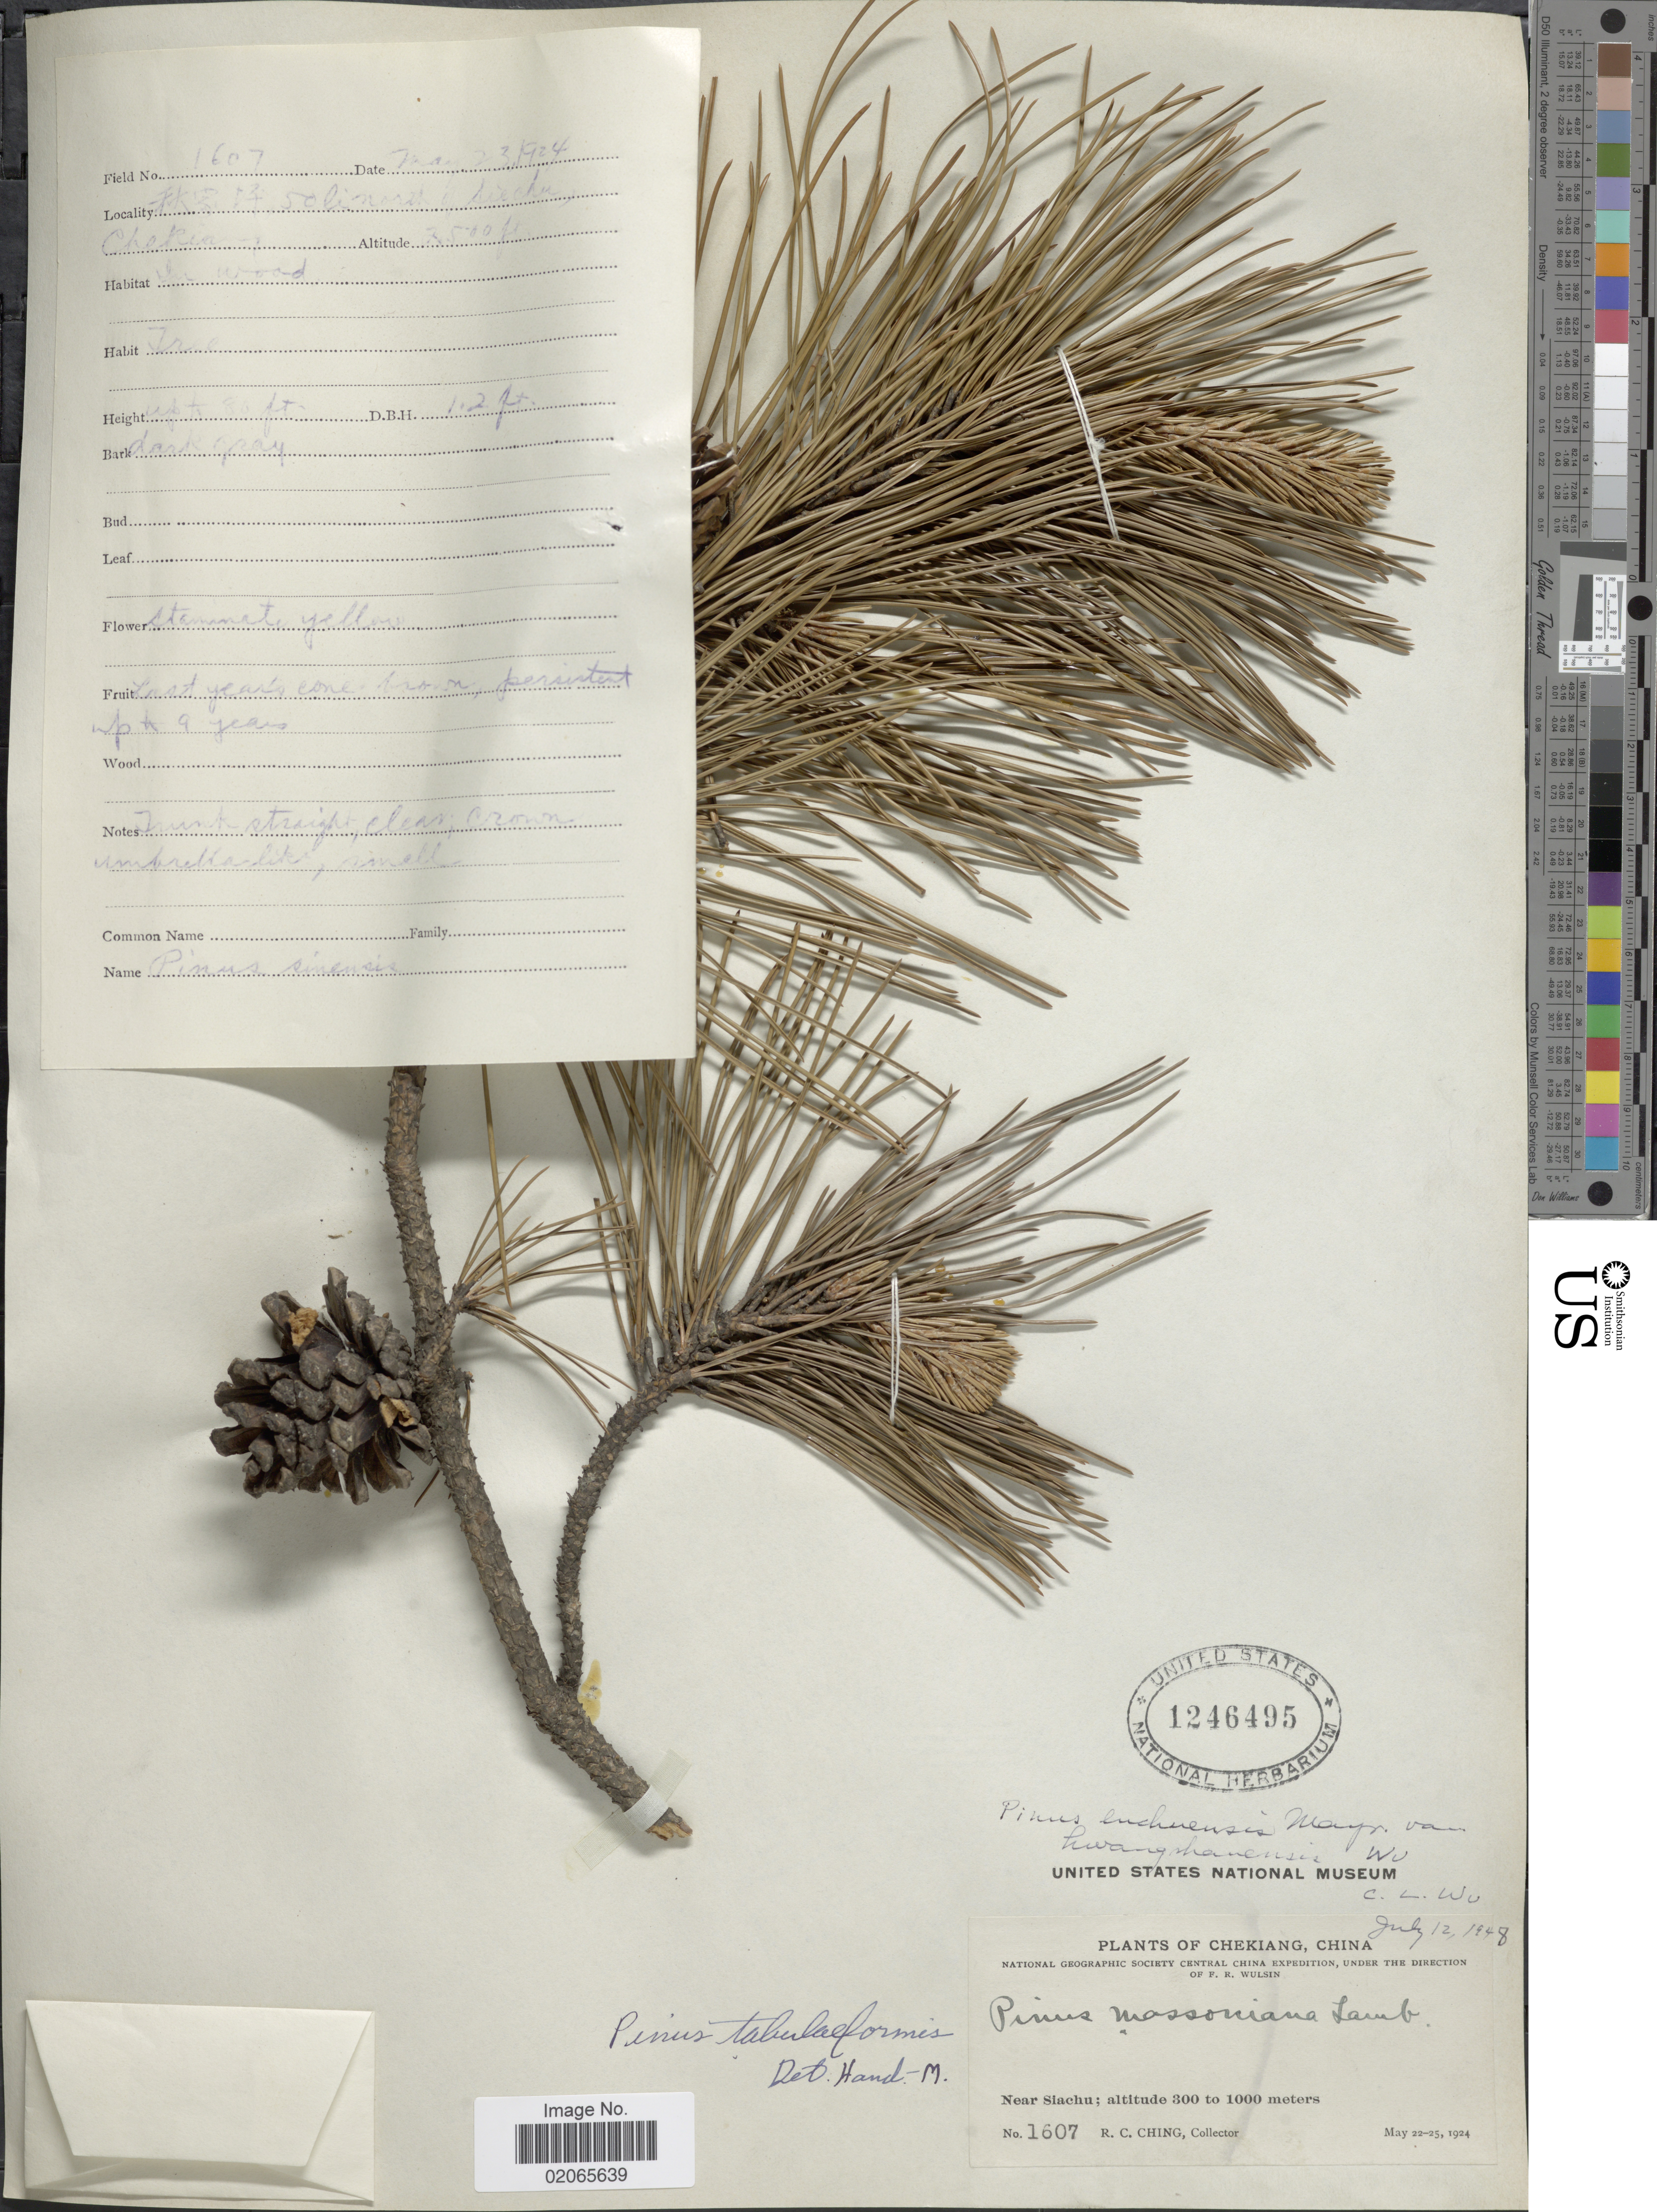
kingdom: Plantae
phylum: Tracheophyta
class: Pinopsida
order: Pinales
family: Pinaceae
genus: Pinus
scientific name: Pinus luchuensis var. hwangshanensis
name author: (K.C. Hsia) C.L. Wu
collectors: R. C. Ching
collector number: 1607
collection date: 1924-05-23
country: China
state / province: Zhejiang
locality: Near Siachu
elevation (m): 300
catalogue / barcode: US 1246495